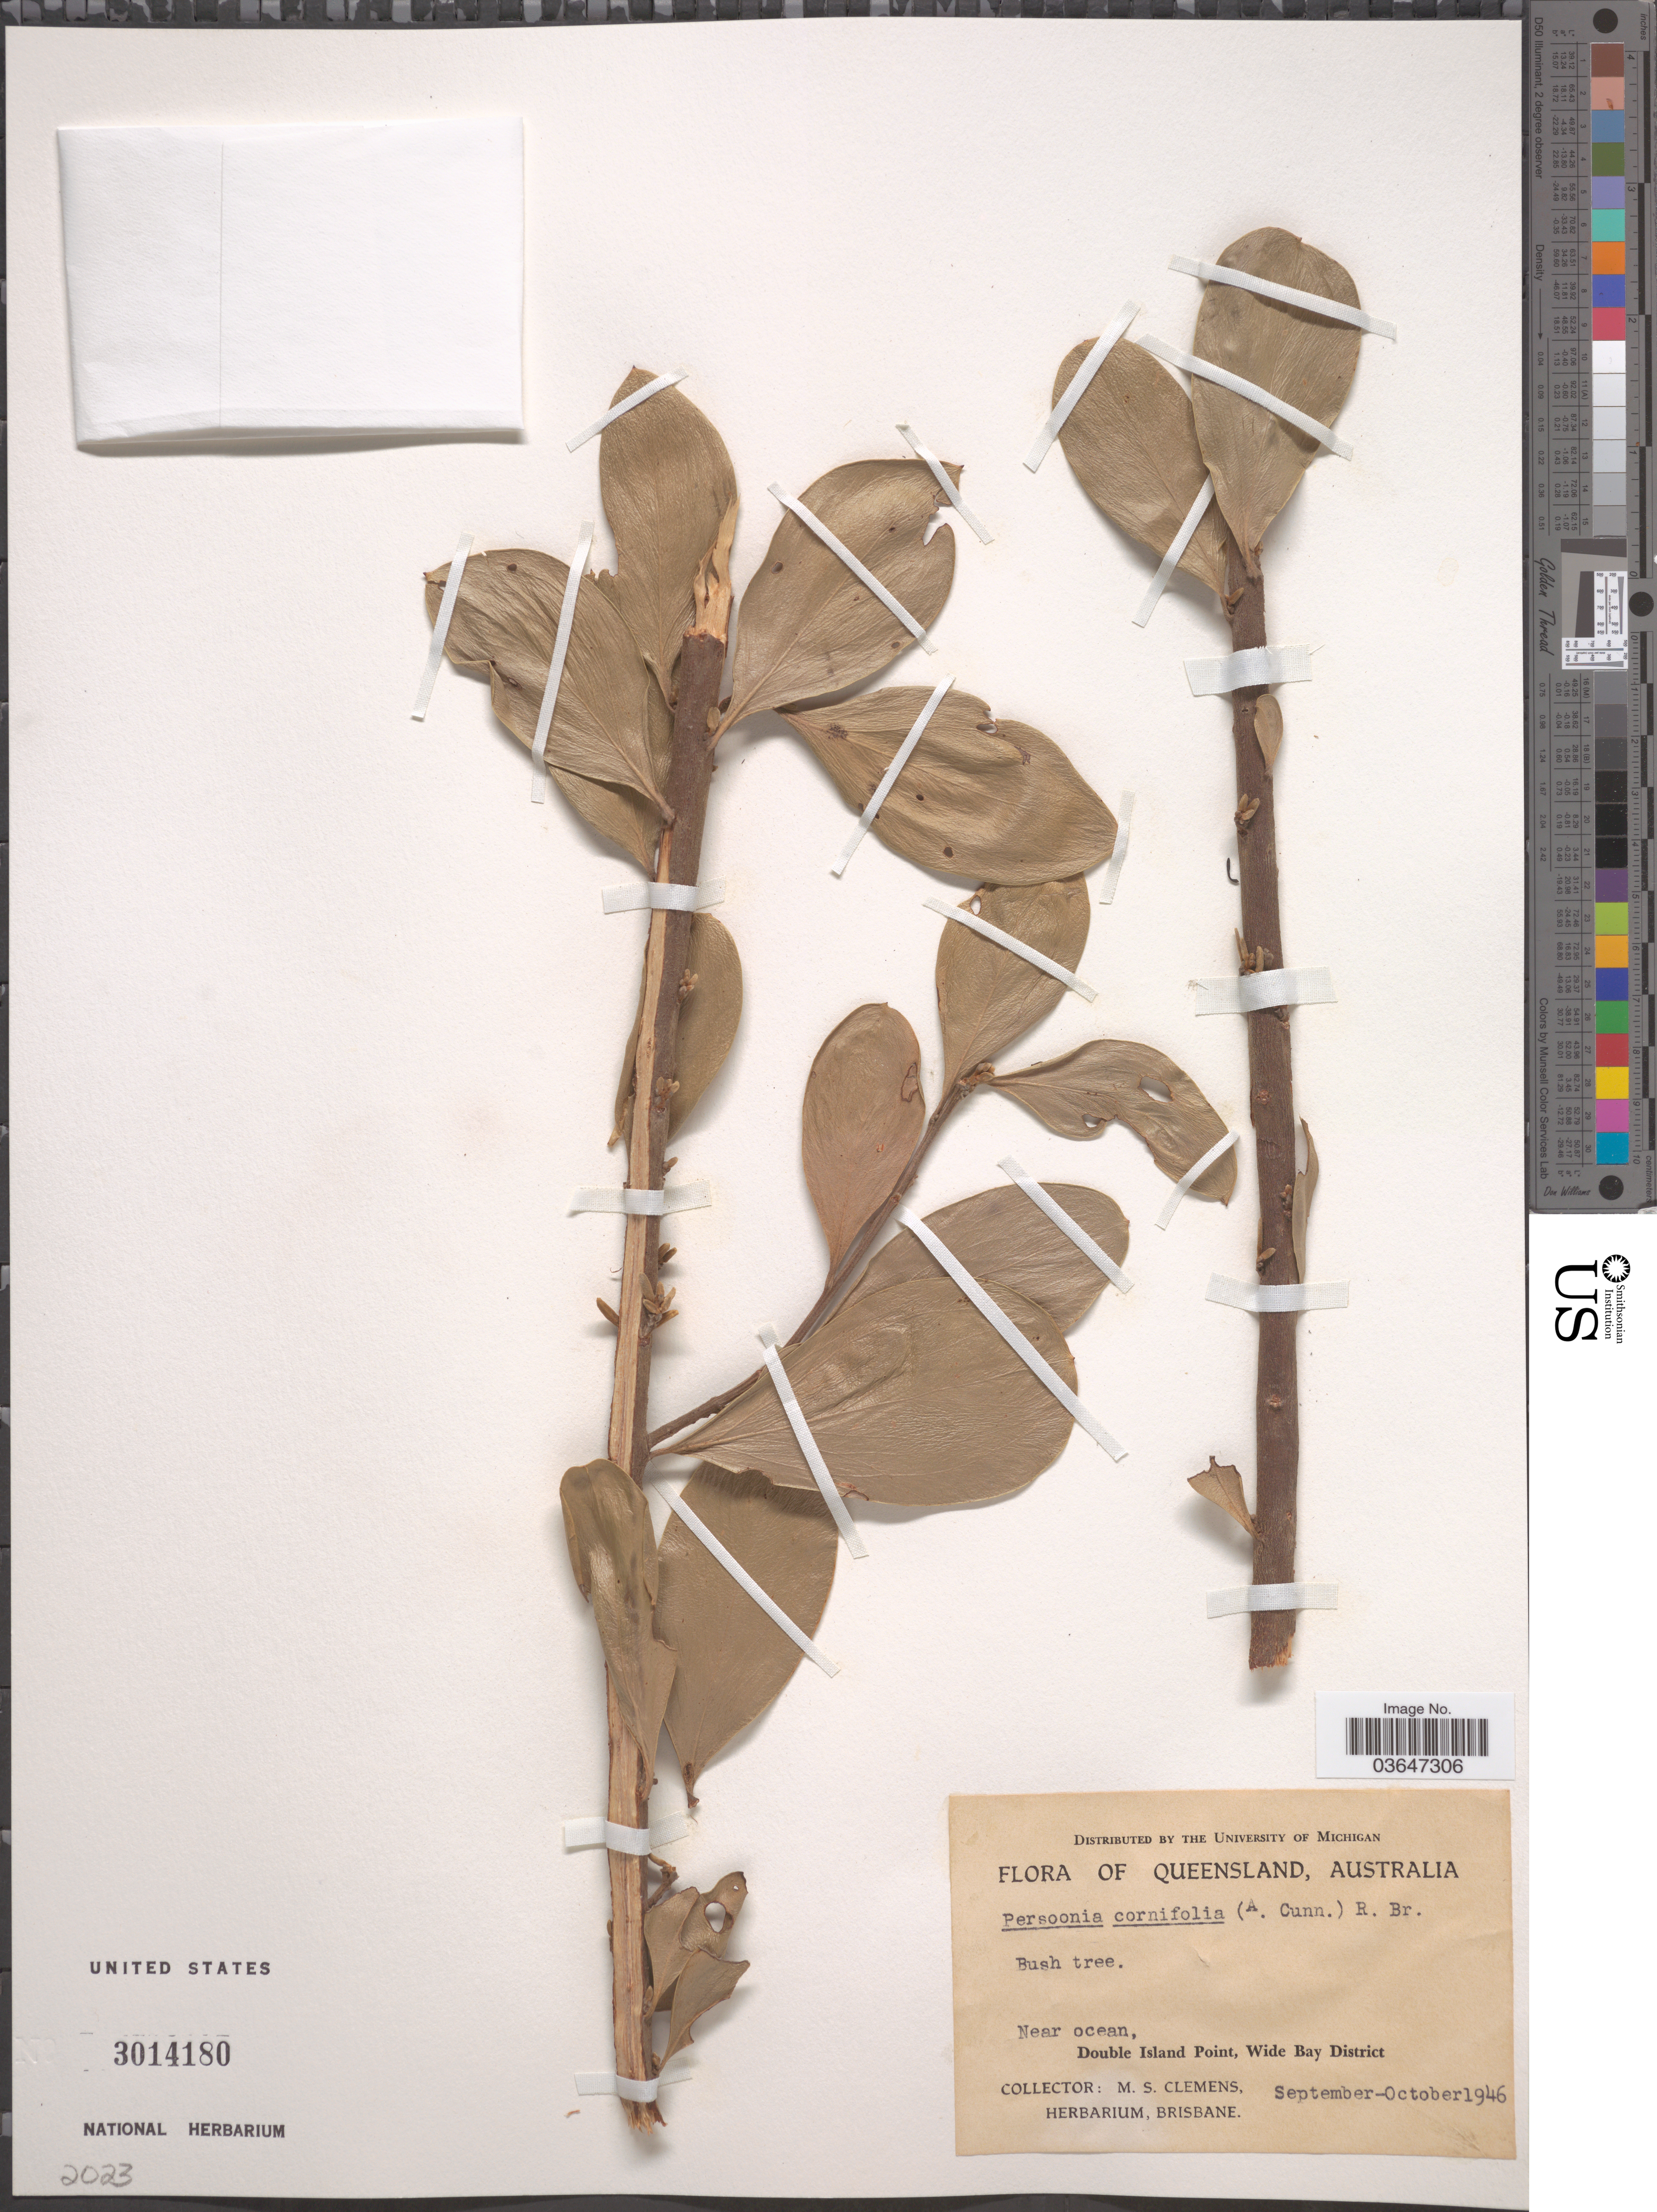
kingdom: Plantae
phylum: Tracheophyta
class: Magnoliopsida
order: Proteales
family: Proteaceae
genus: Persoonia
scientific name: Persoonia confertiflora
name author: Benth.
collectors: M. S. Clemens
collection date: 1946-09/1946-10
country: Australia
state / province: Queensland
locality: Near ocean, Double Island Point, Wide Bay District.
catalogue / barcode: US 3014180